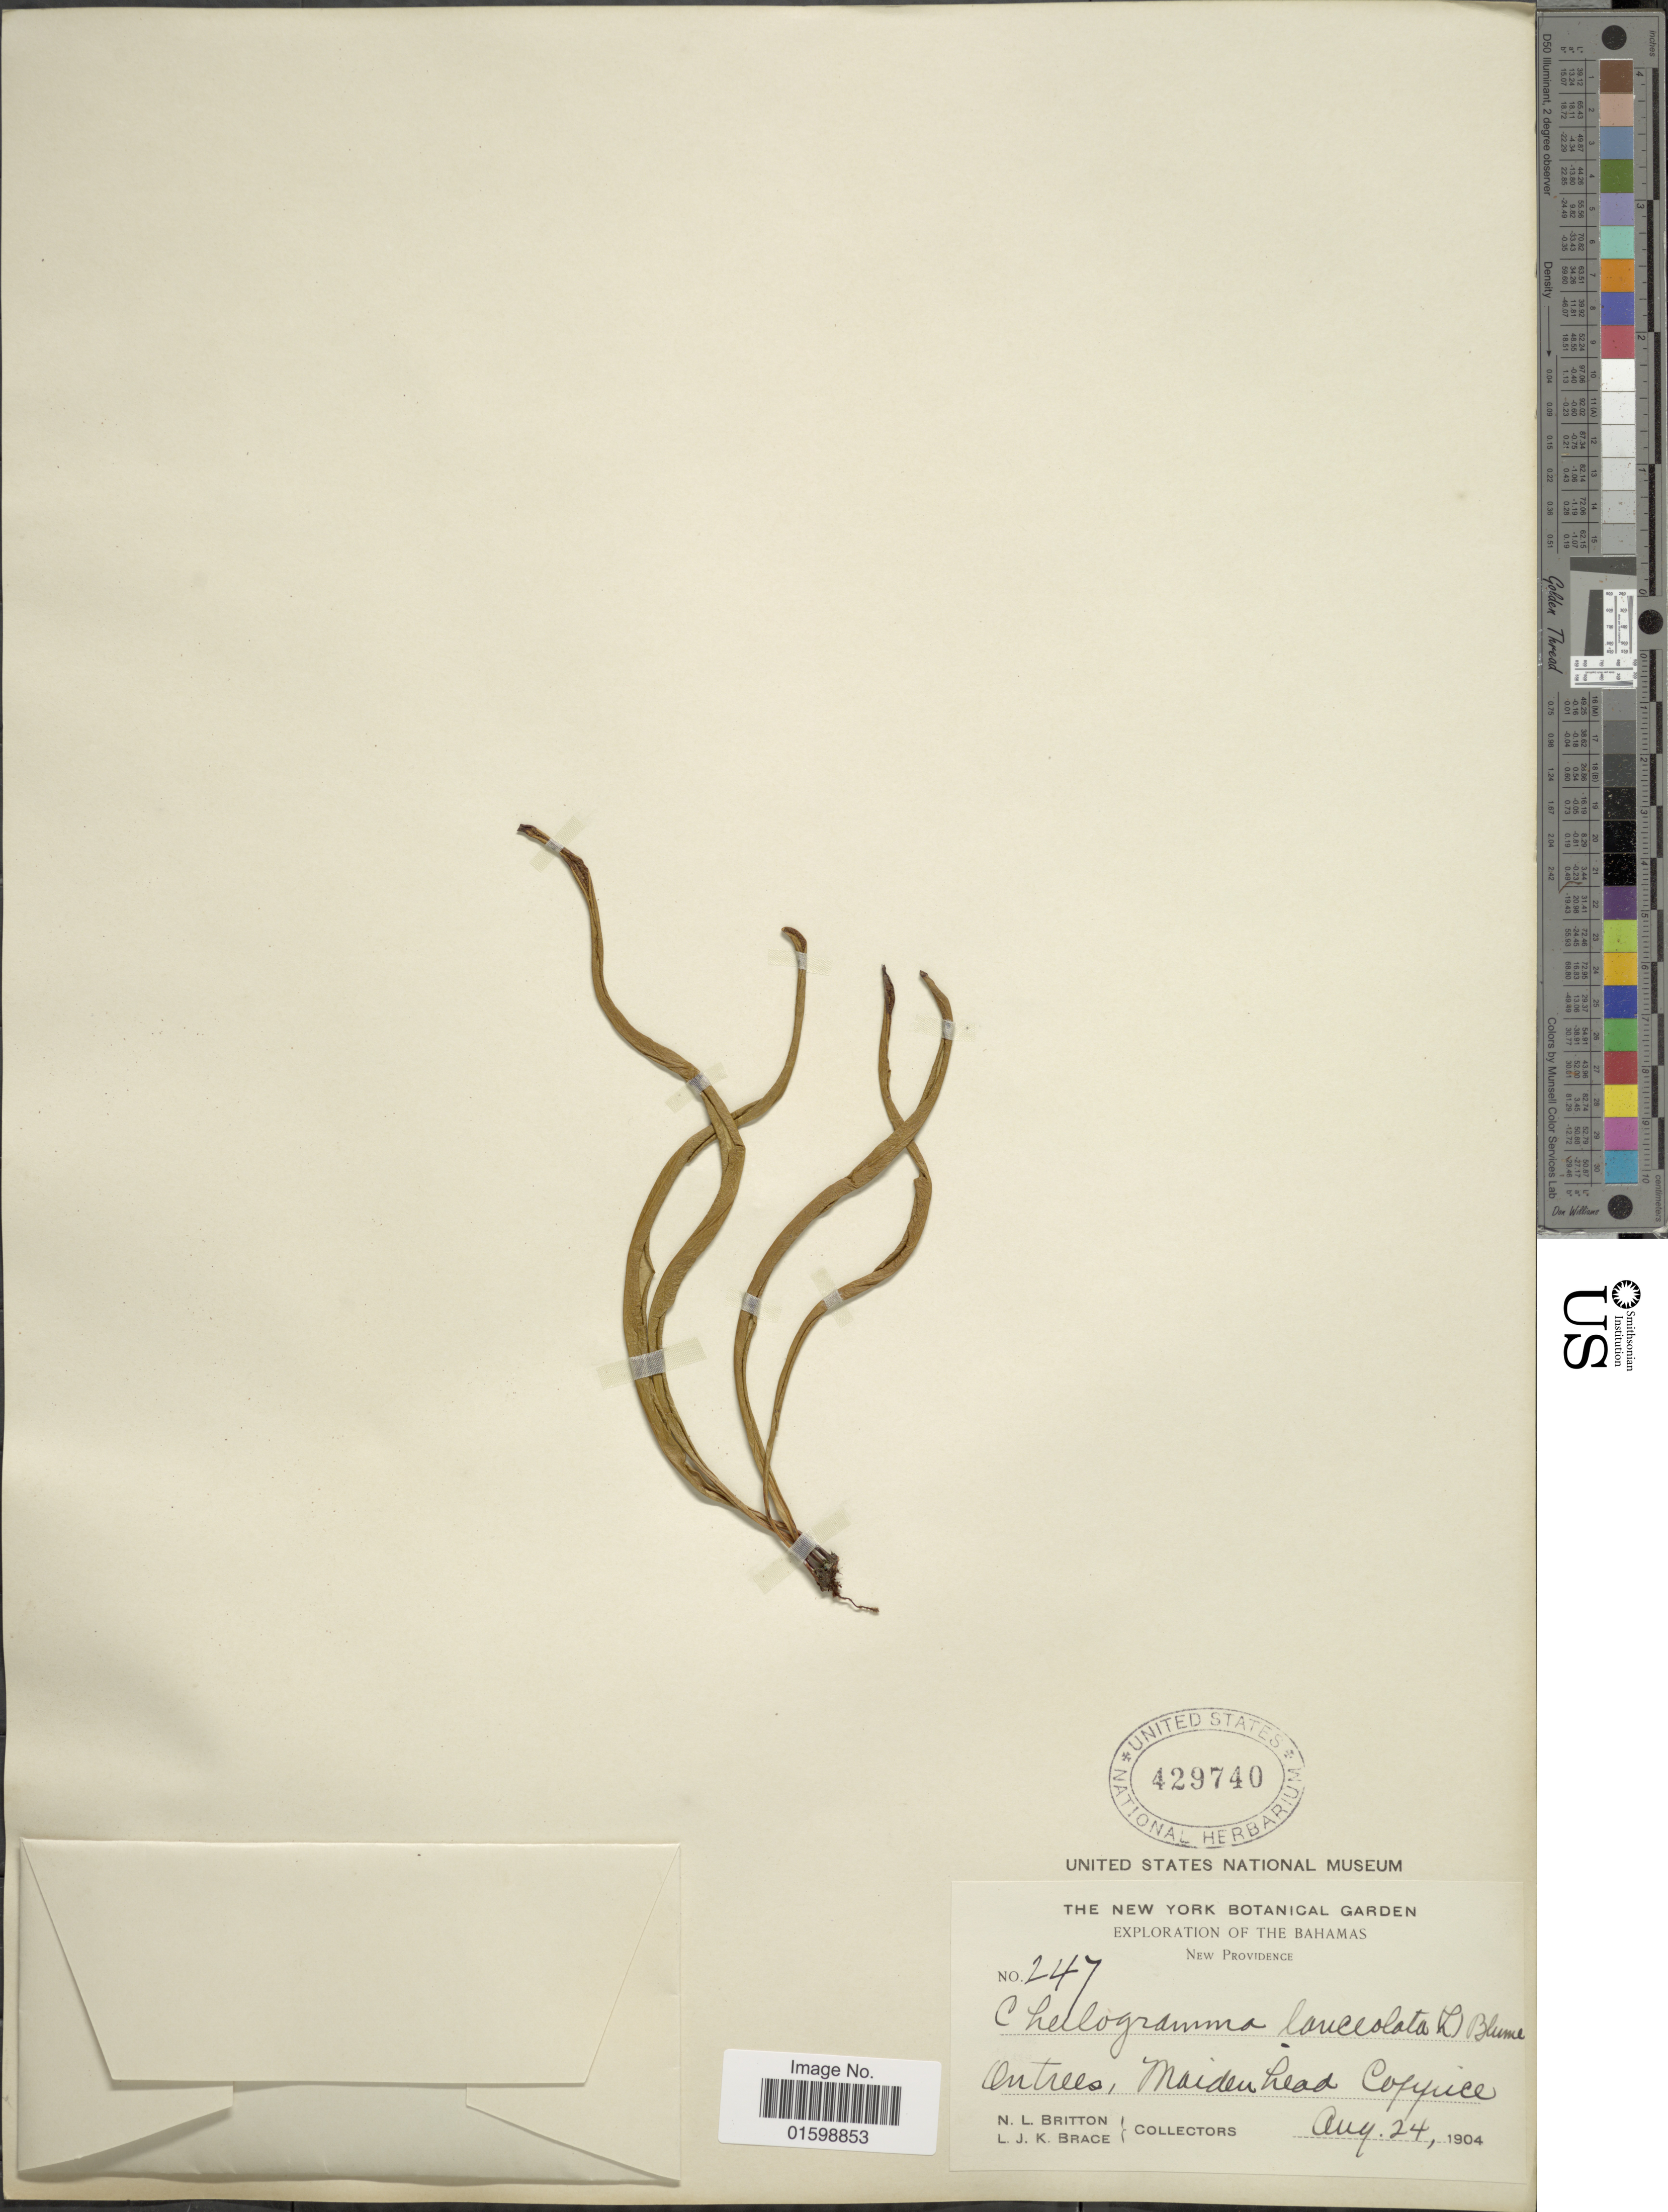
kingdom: Plantae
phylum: Tracheophyta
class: Polypodiopsida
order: Polypodiales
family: Polypodiaceae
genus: Pleopeltis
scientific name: Pleopeltis marginata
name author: A.R. Sm. & Tejero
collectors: N. Britton & L. J. K. Brace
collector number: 247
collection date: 1904-08-24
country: Bahamas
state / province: New Providence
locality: On trees, Maidenhead Coppice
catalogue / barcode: US 429740